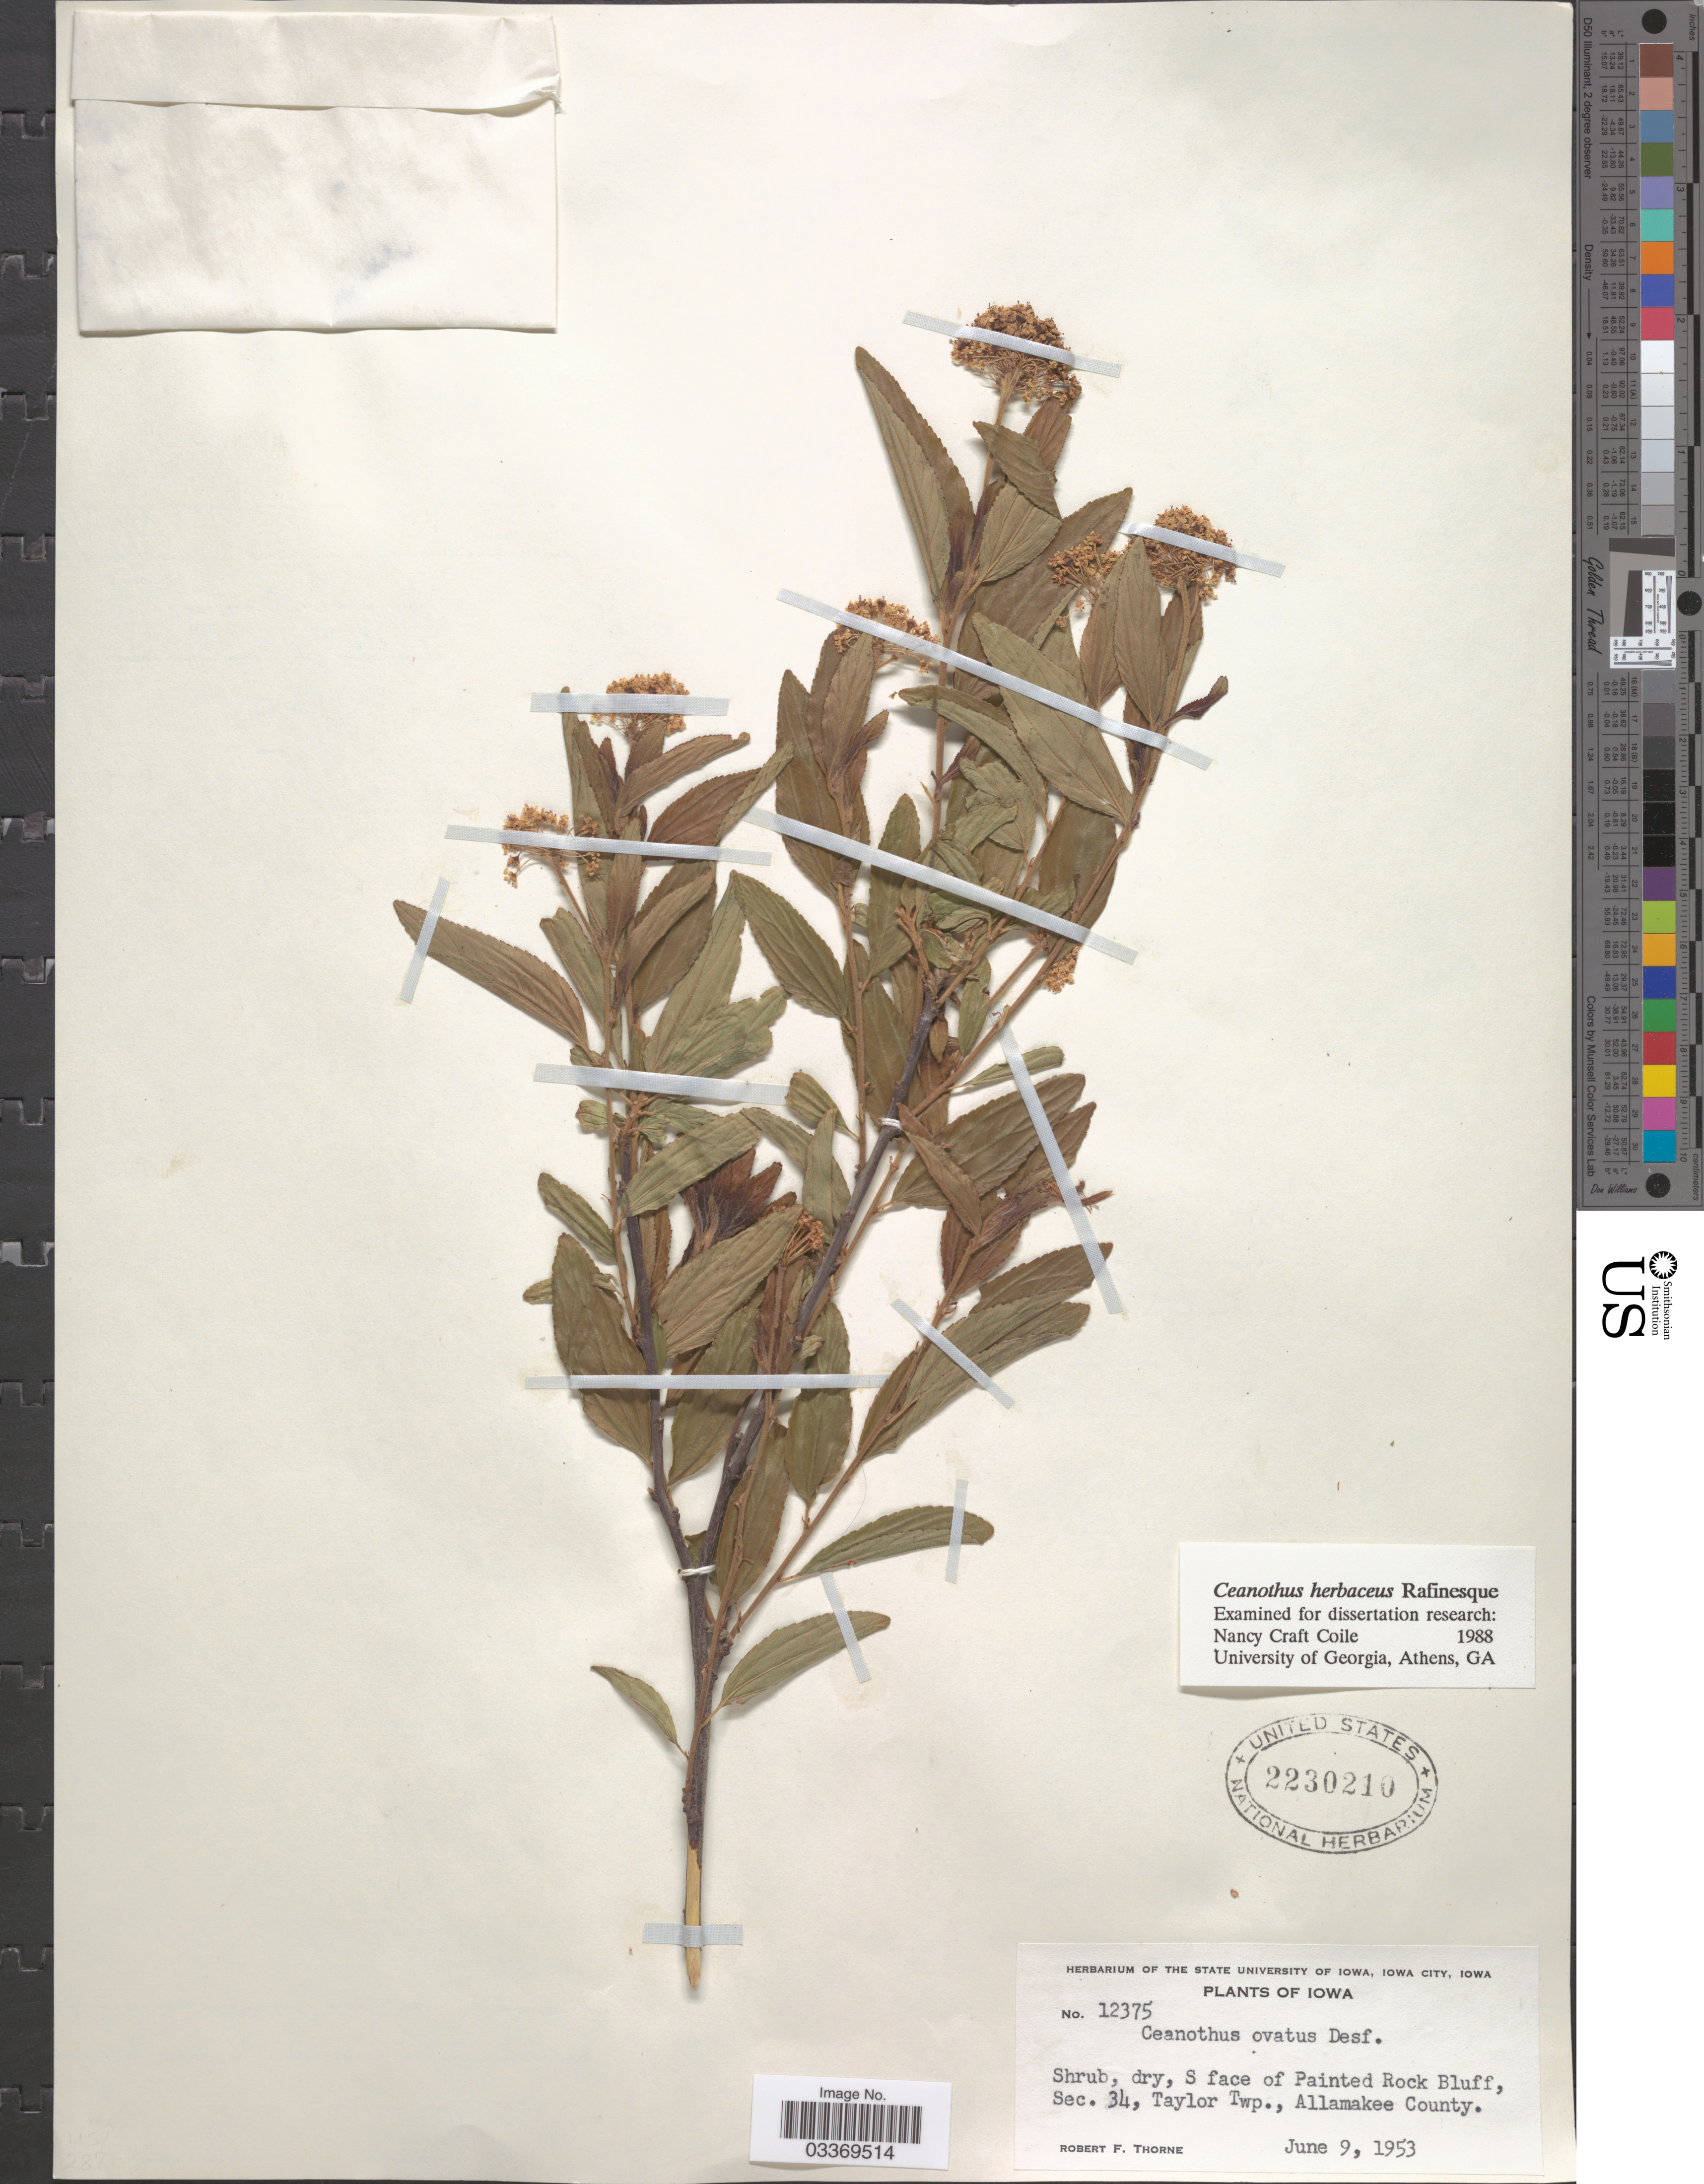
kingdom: Plantae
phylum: Tracheophyta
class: Magnoliopsida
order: Rosales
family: Rhamnaceae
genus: Ceanothus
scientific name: Ceanothus ovatus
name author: Desf.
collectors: R. F. Thorne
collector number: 12375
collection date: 1953-06-09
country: United States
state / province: Iowa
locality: S face of Painted Rock Bluff, Sec. 34, Taylor Twp., Allamakee County.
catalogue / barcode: US 2230210